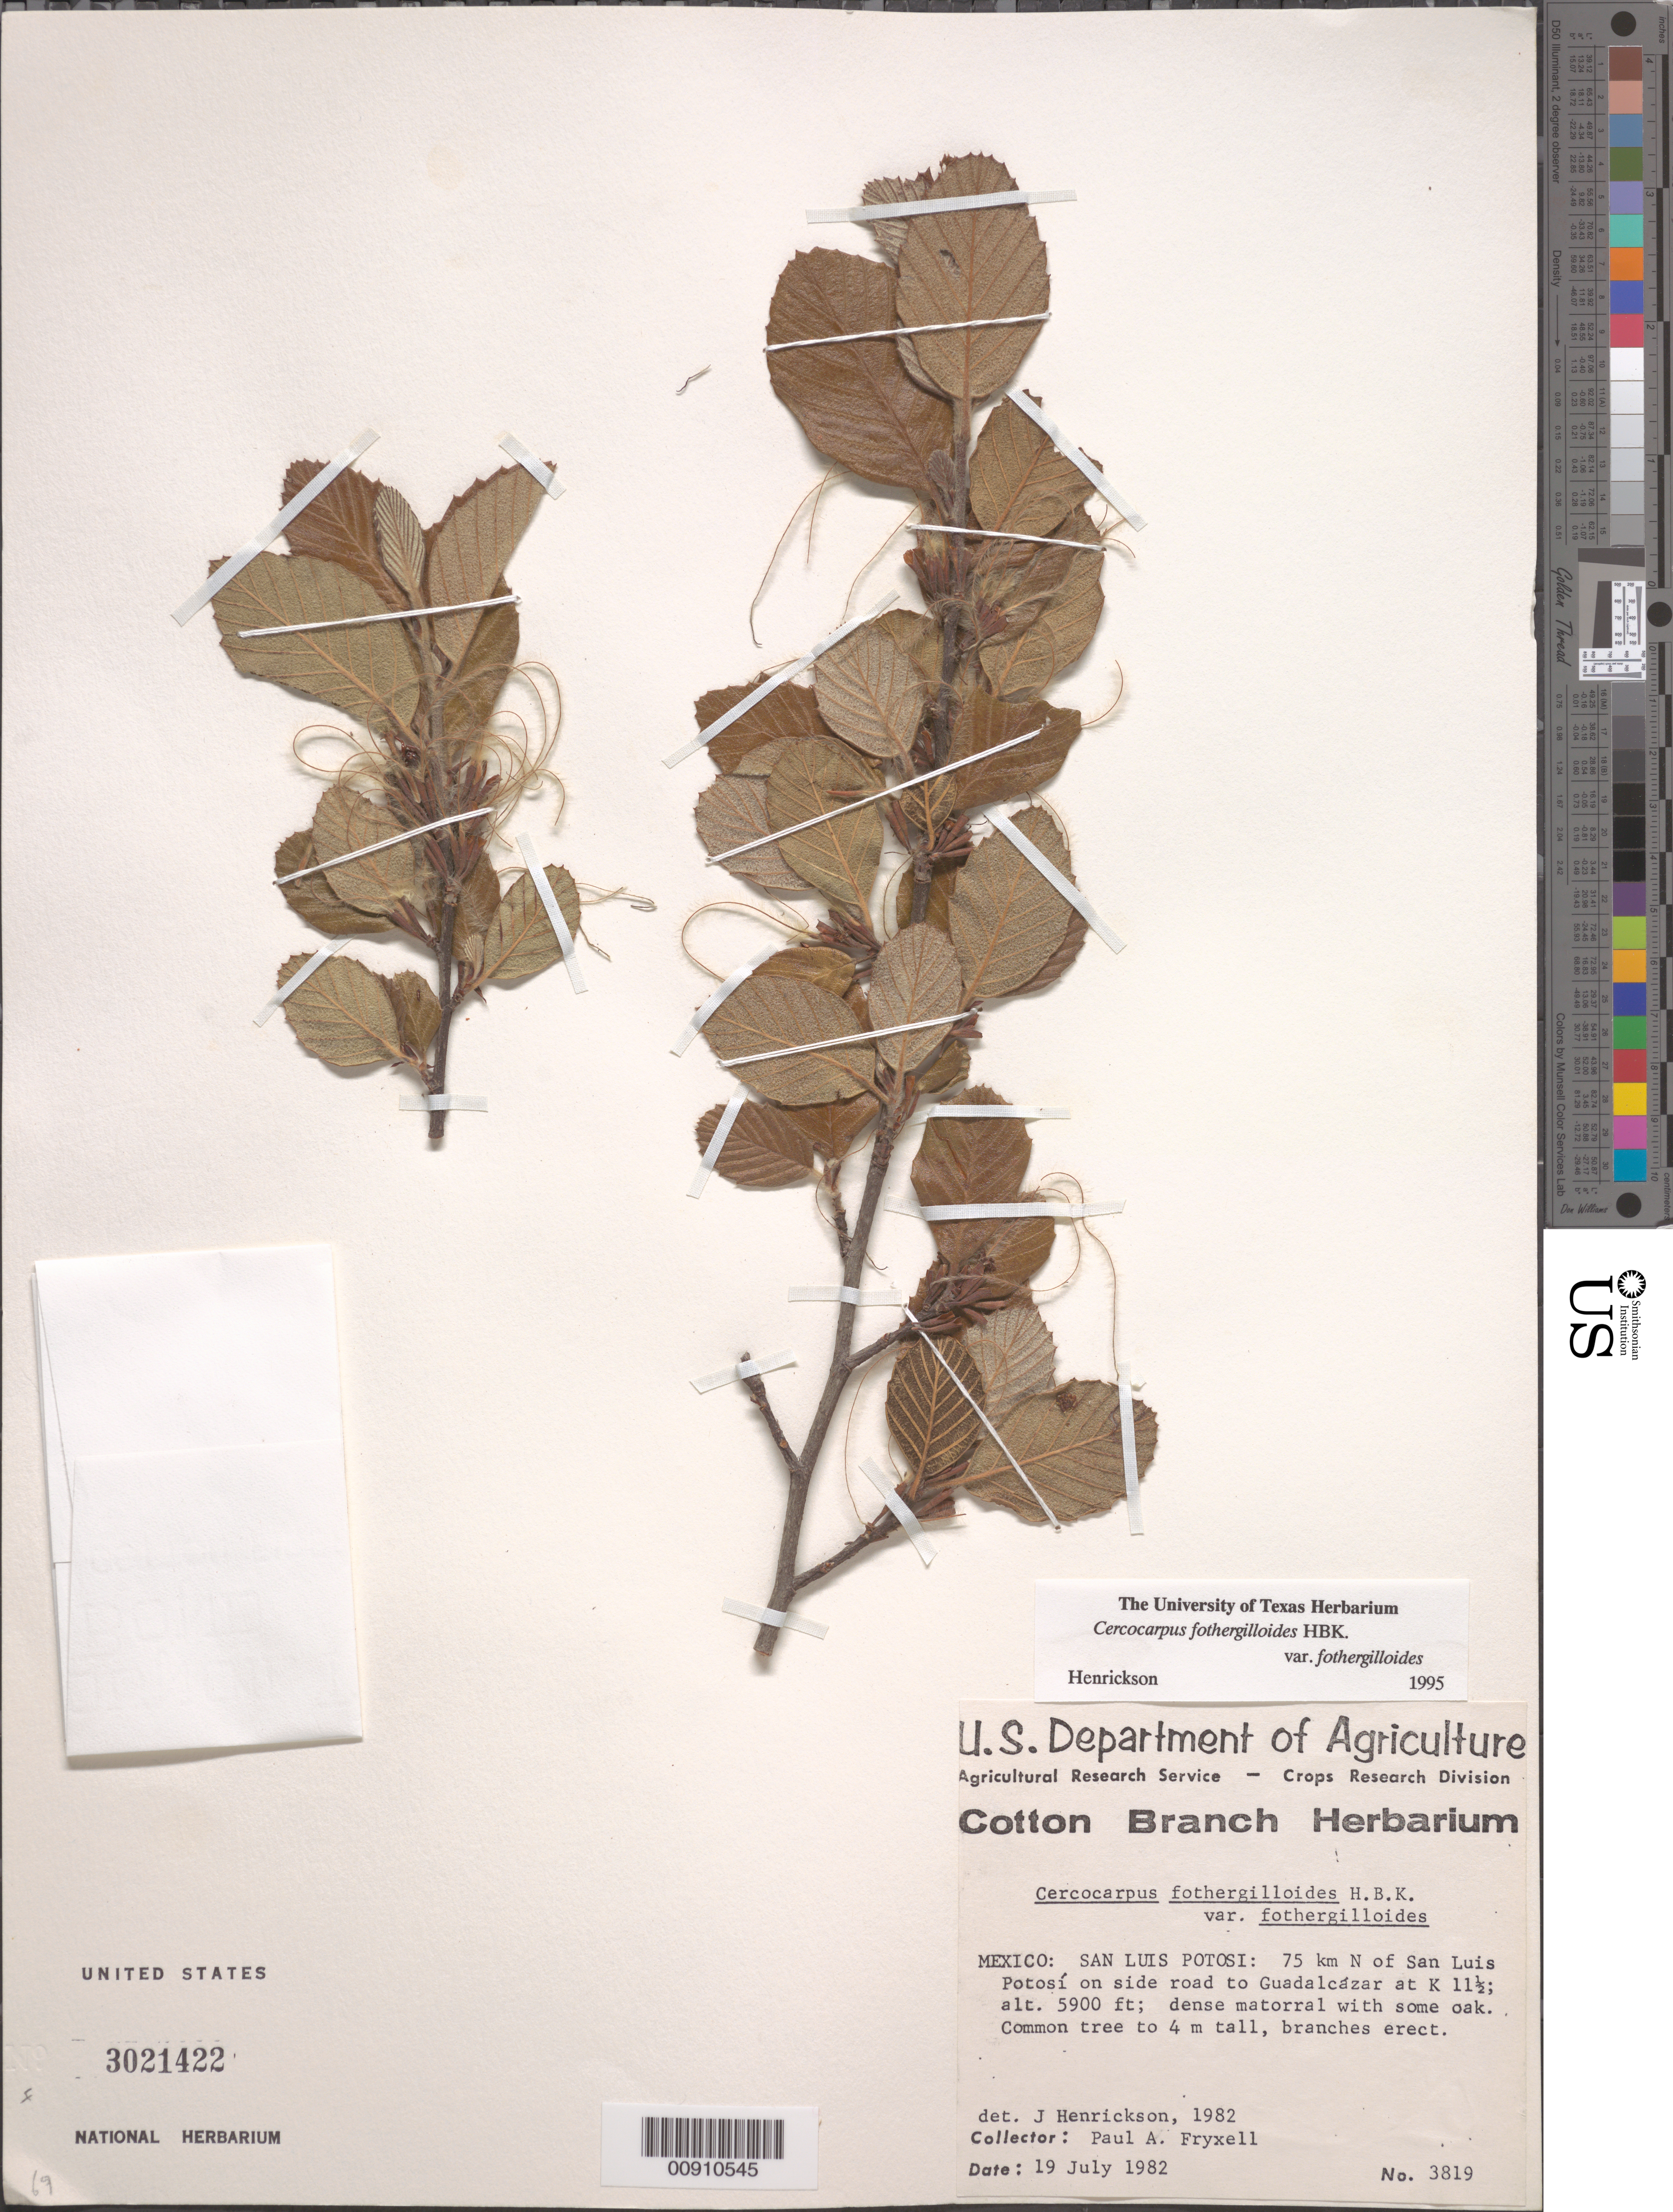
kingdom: Plantae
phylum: Tracheophyta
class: Magnoliopsida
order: Rosales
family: Rosaceae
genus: Cercocarpus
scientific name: Cercocarpus fothergilloides var. fothergilloides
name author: Kunth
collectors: P. A. Fryxell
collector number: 3819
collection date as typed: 19 Jul 1982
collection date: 1982-07-19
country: Mexico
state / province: San Luis Potosí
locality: San Luis Potosí: 75 km N of San Luis Potosí on side road to Guadalcazar at km 11½.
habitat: Dense matorral with some oak.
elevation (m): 1798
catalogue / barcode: US 3021422